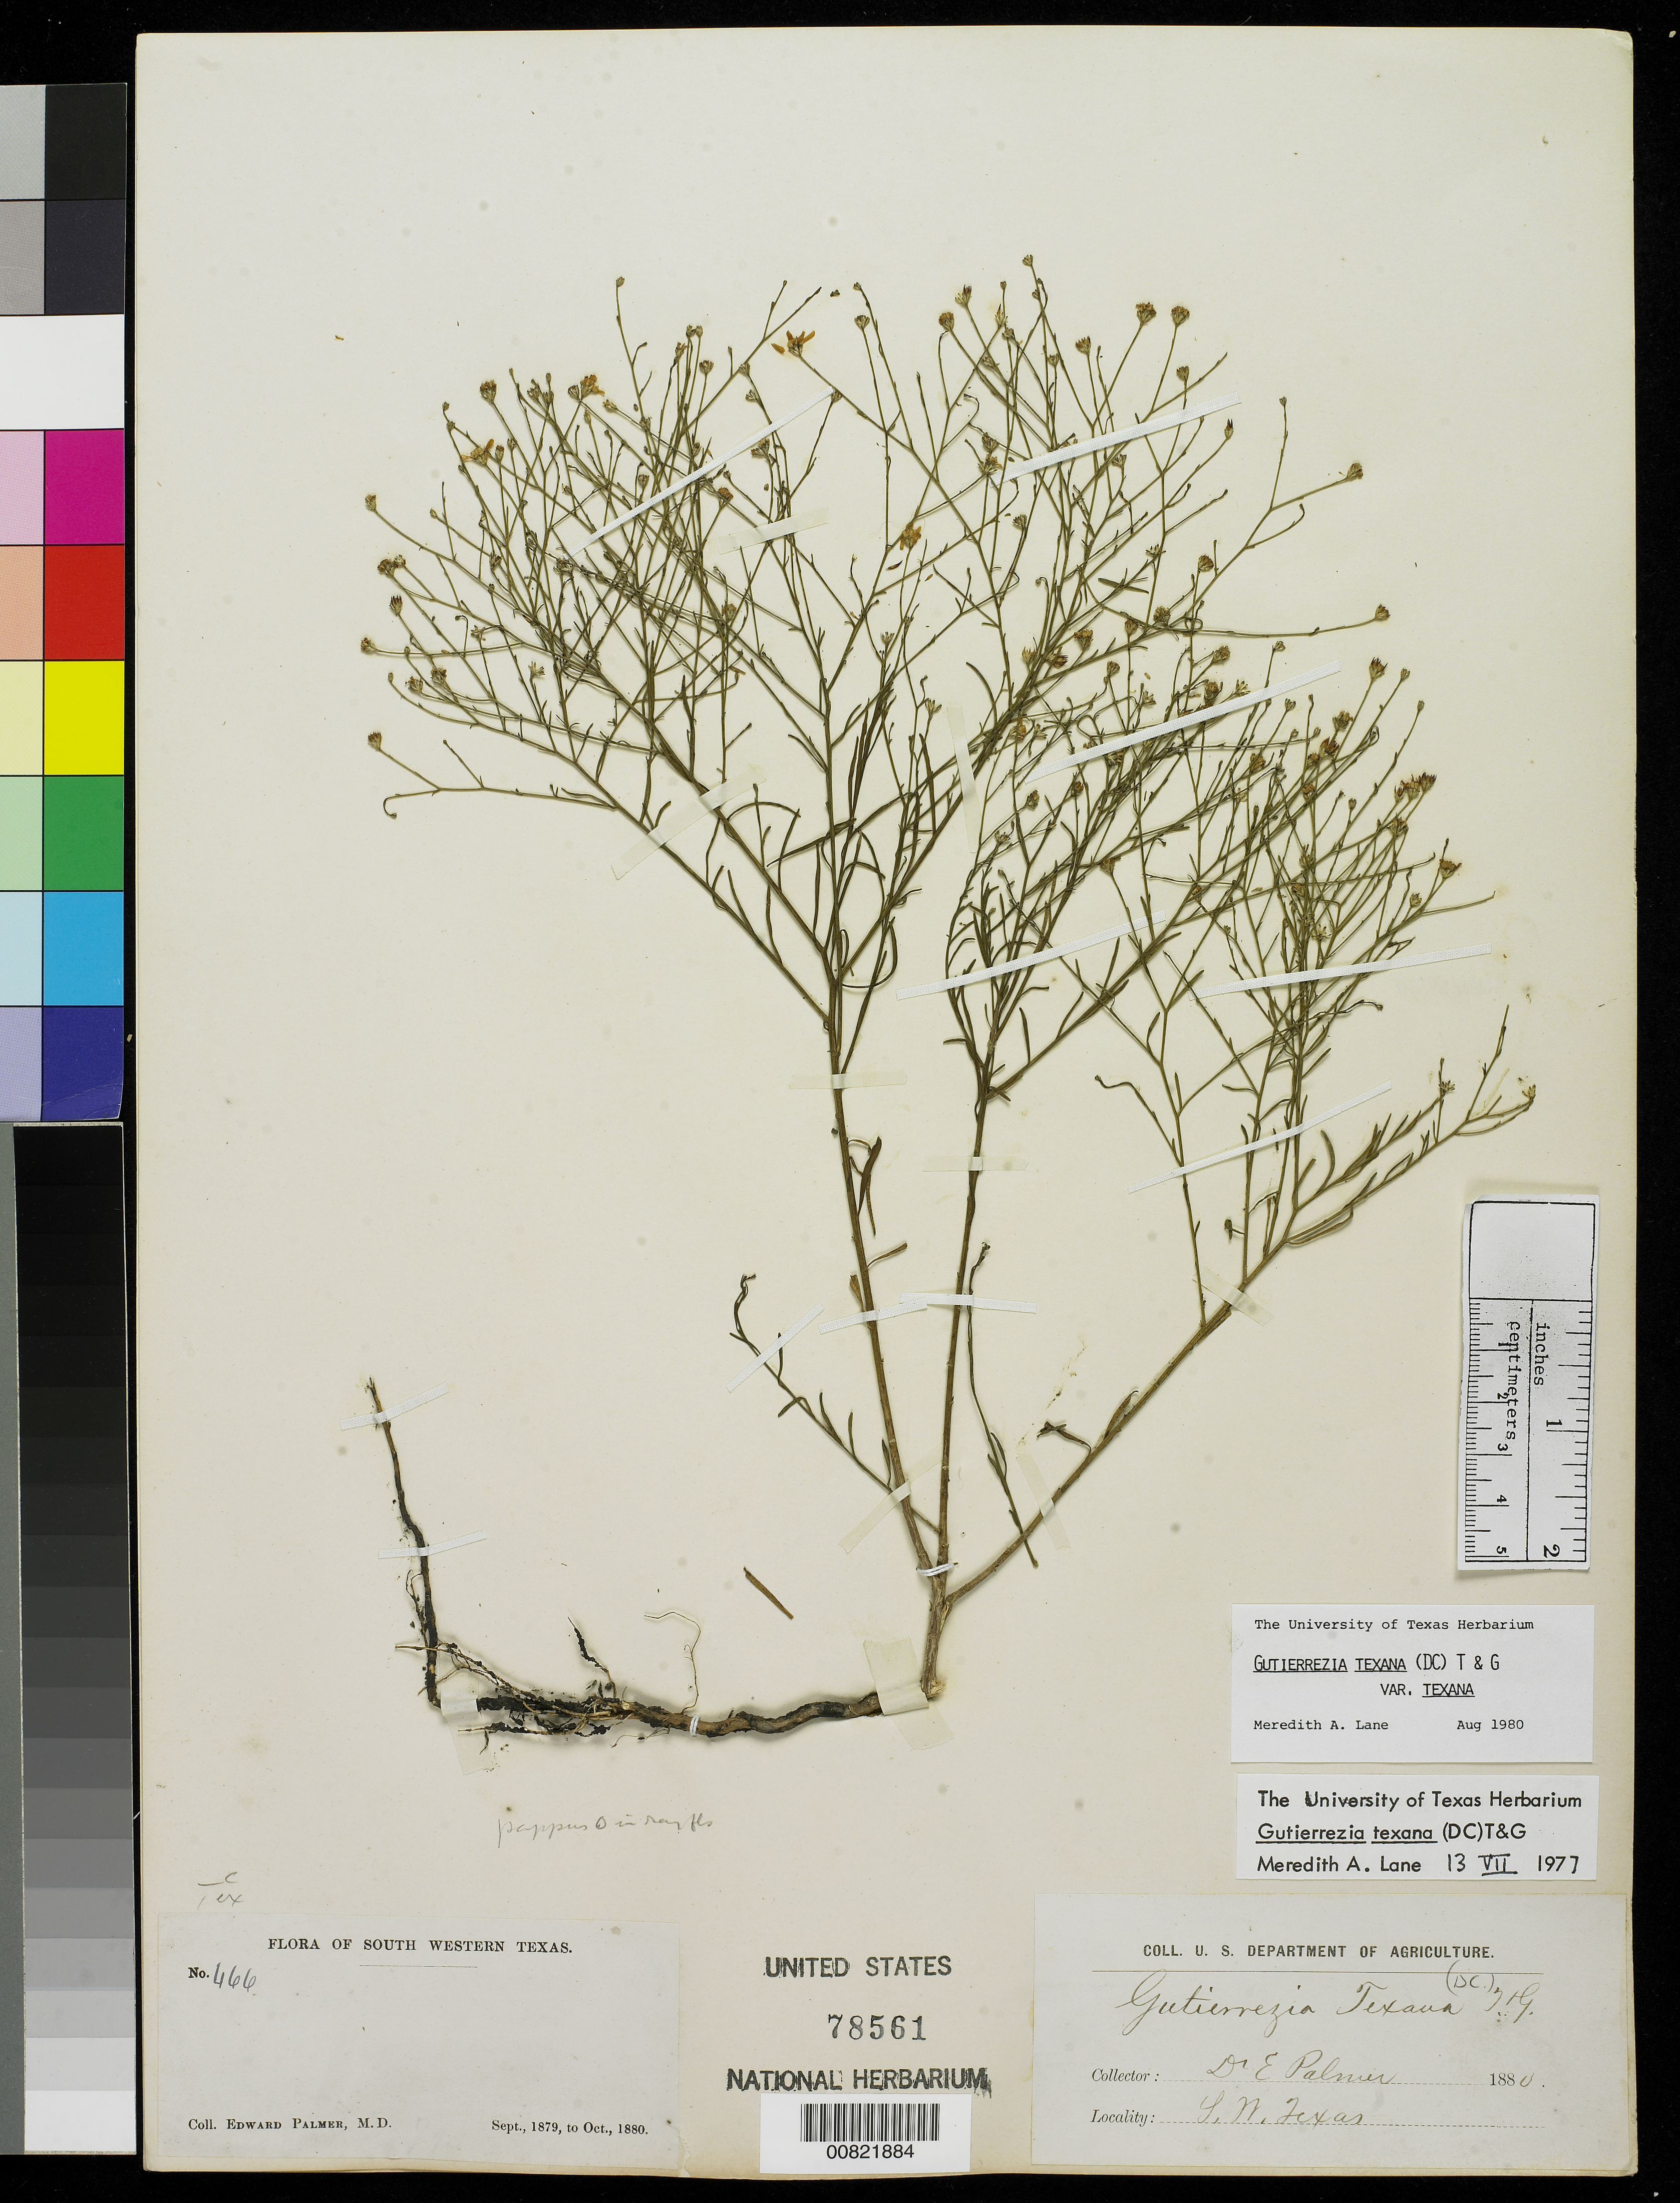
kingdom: Plantae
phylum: Tracheophyta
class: Magnoliopsida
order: Asterales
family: Asteraceae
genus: Gutierrezia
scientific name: Gutierrezia texana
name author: (DC.) Torr. & A. Gray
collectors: E. Palmer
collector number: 466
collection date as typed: Sep 1879 to -- Oct 1880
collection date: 1879-09/1880-10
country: United States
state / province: Texas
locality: South Western Texas.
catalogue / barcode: US 78561